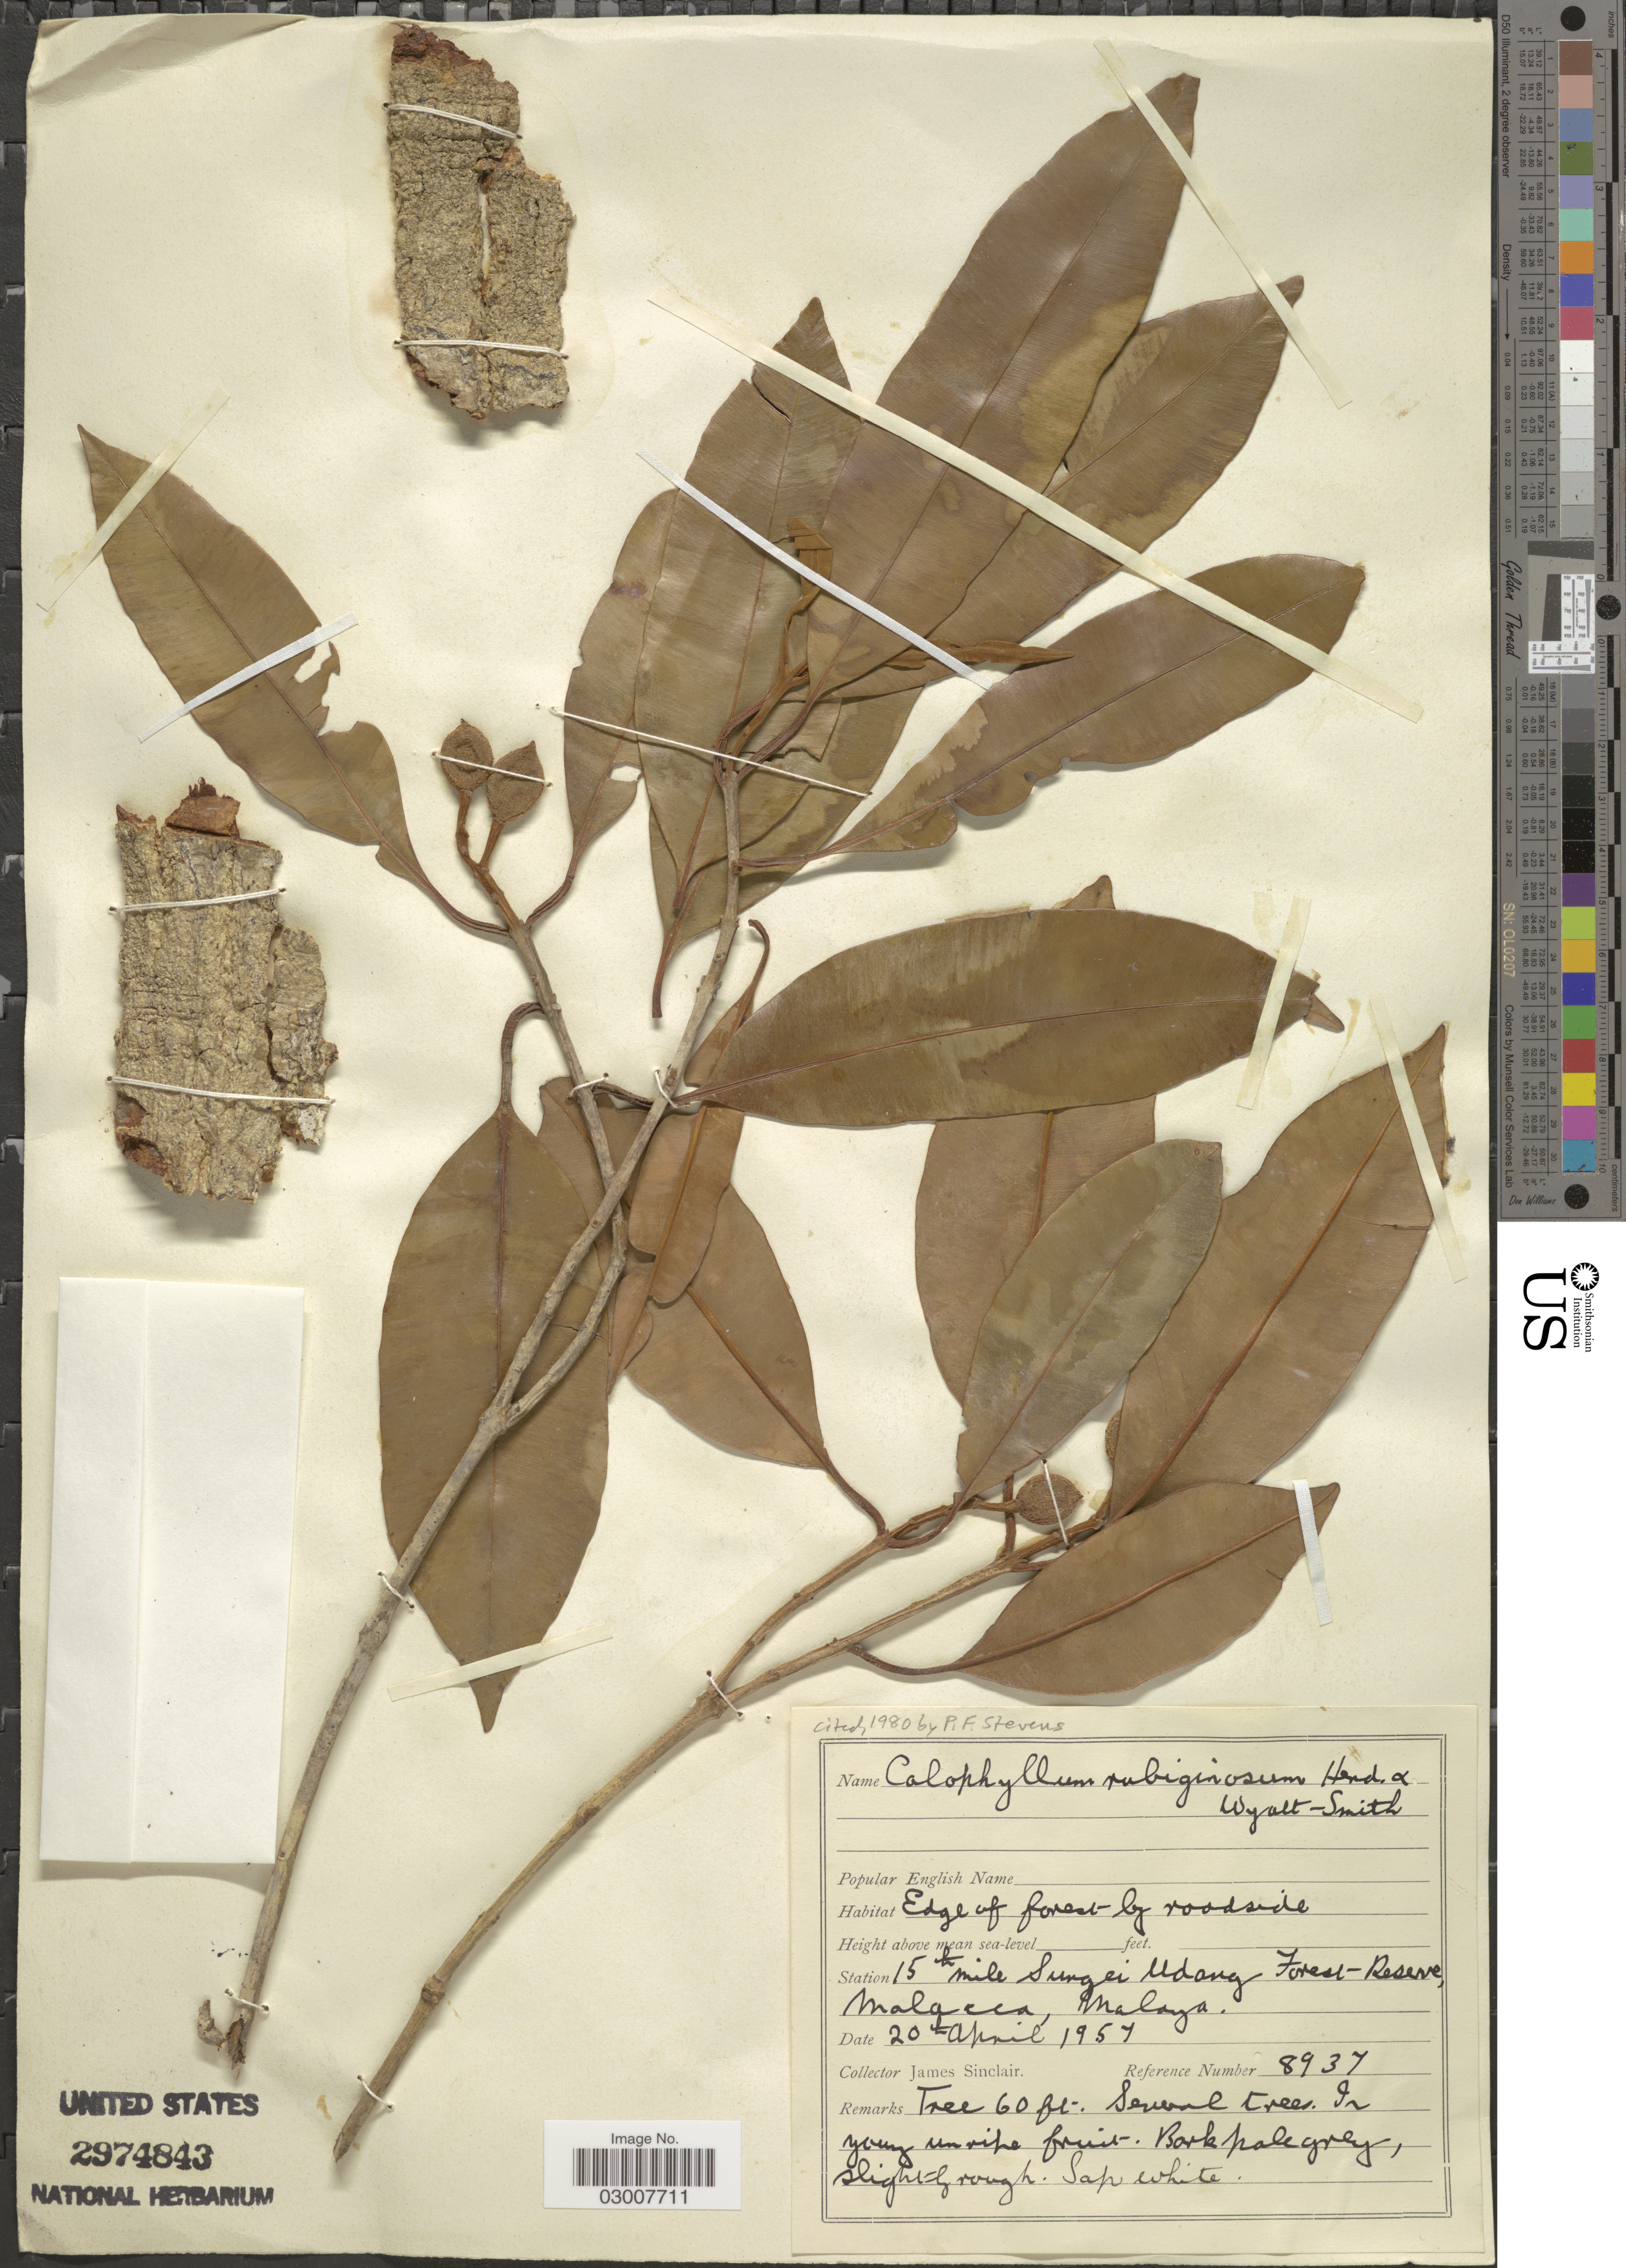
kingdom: Plantae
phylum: Tracheophyta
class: Magnoliopsida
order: Malpighiales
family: Calophyllaceae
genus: Calophyllum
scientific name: Calophyllum rubiginosum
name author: M.R. Hend. & Wyatt-Sm.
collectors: J. Sinclair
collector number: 8937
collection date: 1957-04-20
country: Malaysia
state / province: Melaka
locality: Station 15th mile Sungei Udang Forest-Reserve, Malacca, Malaya.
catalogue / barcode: US 2974843